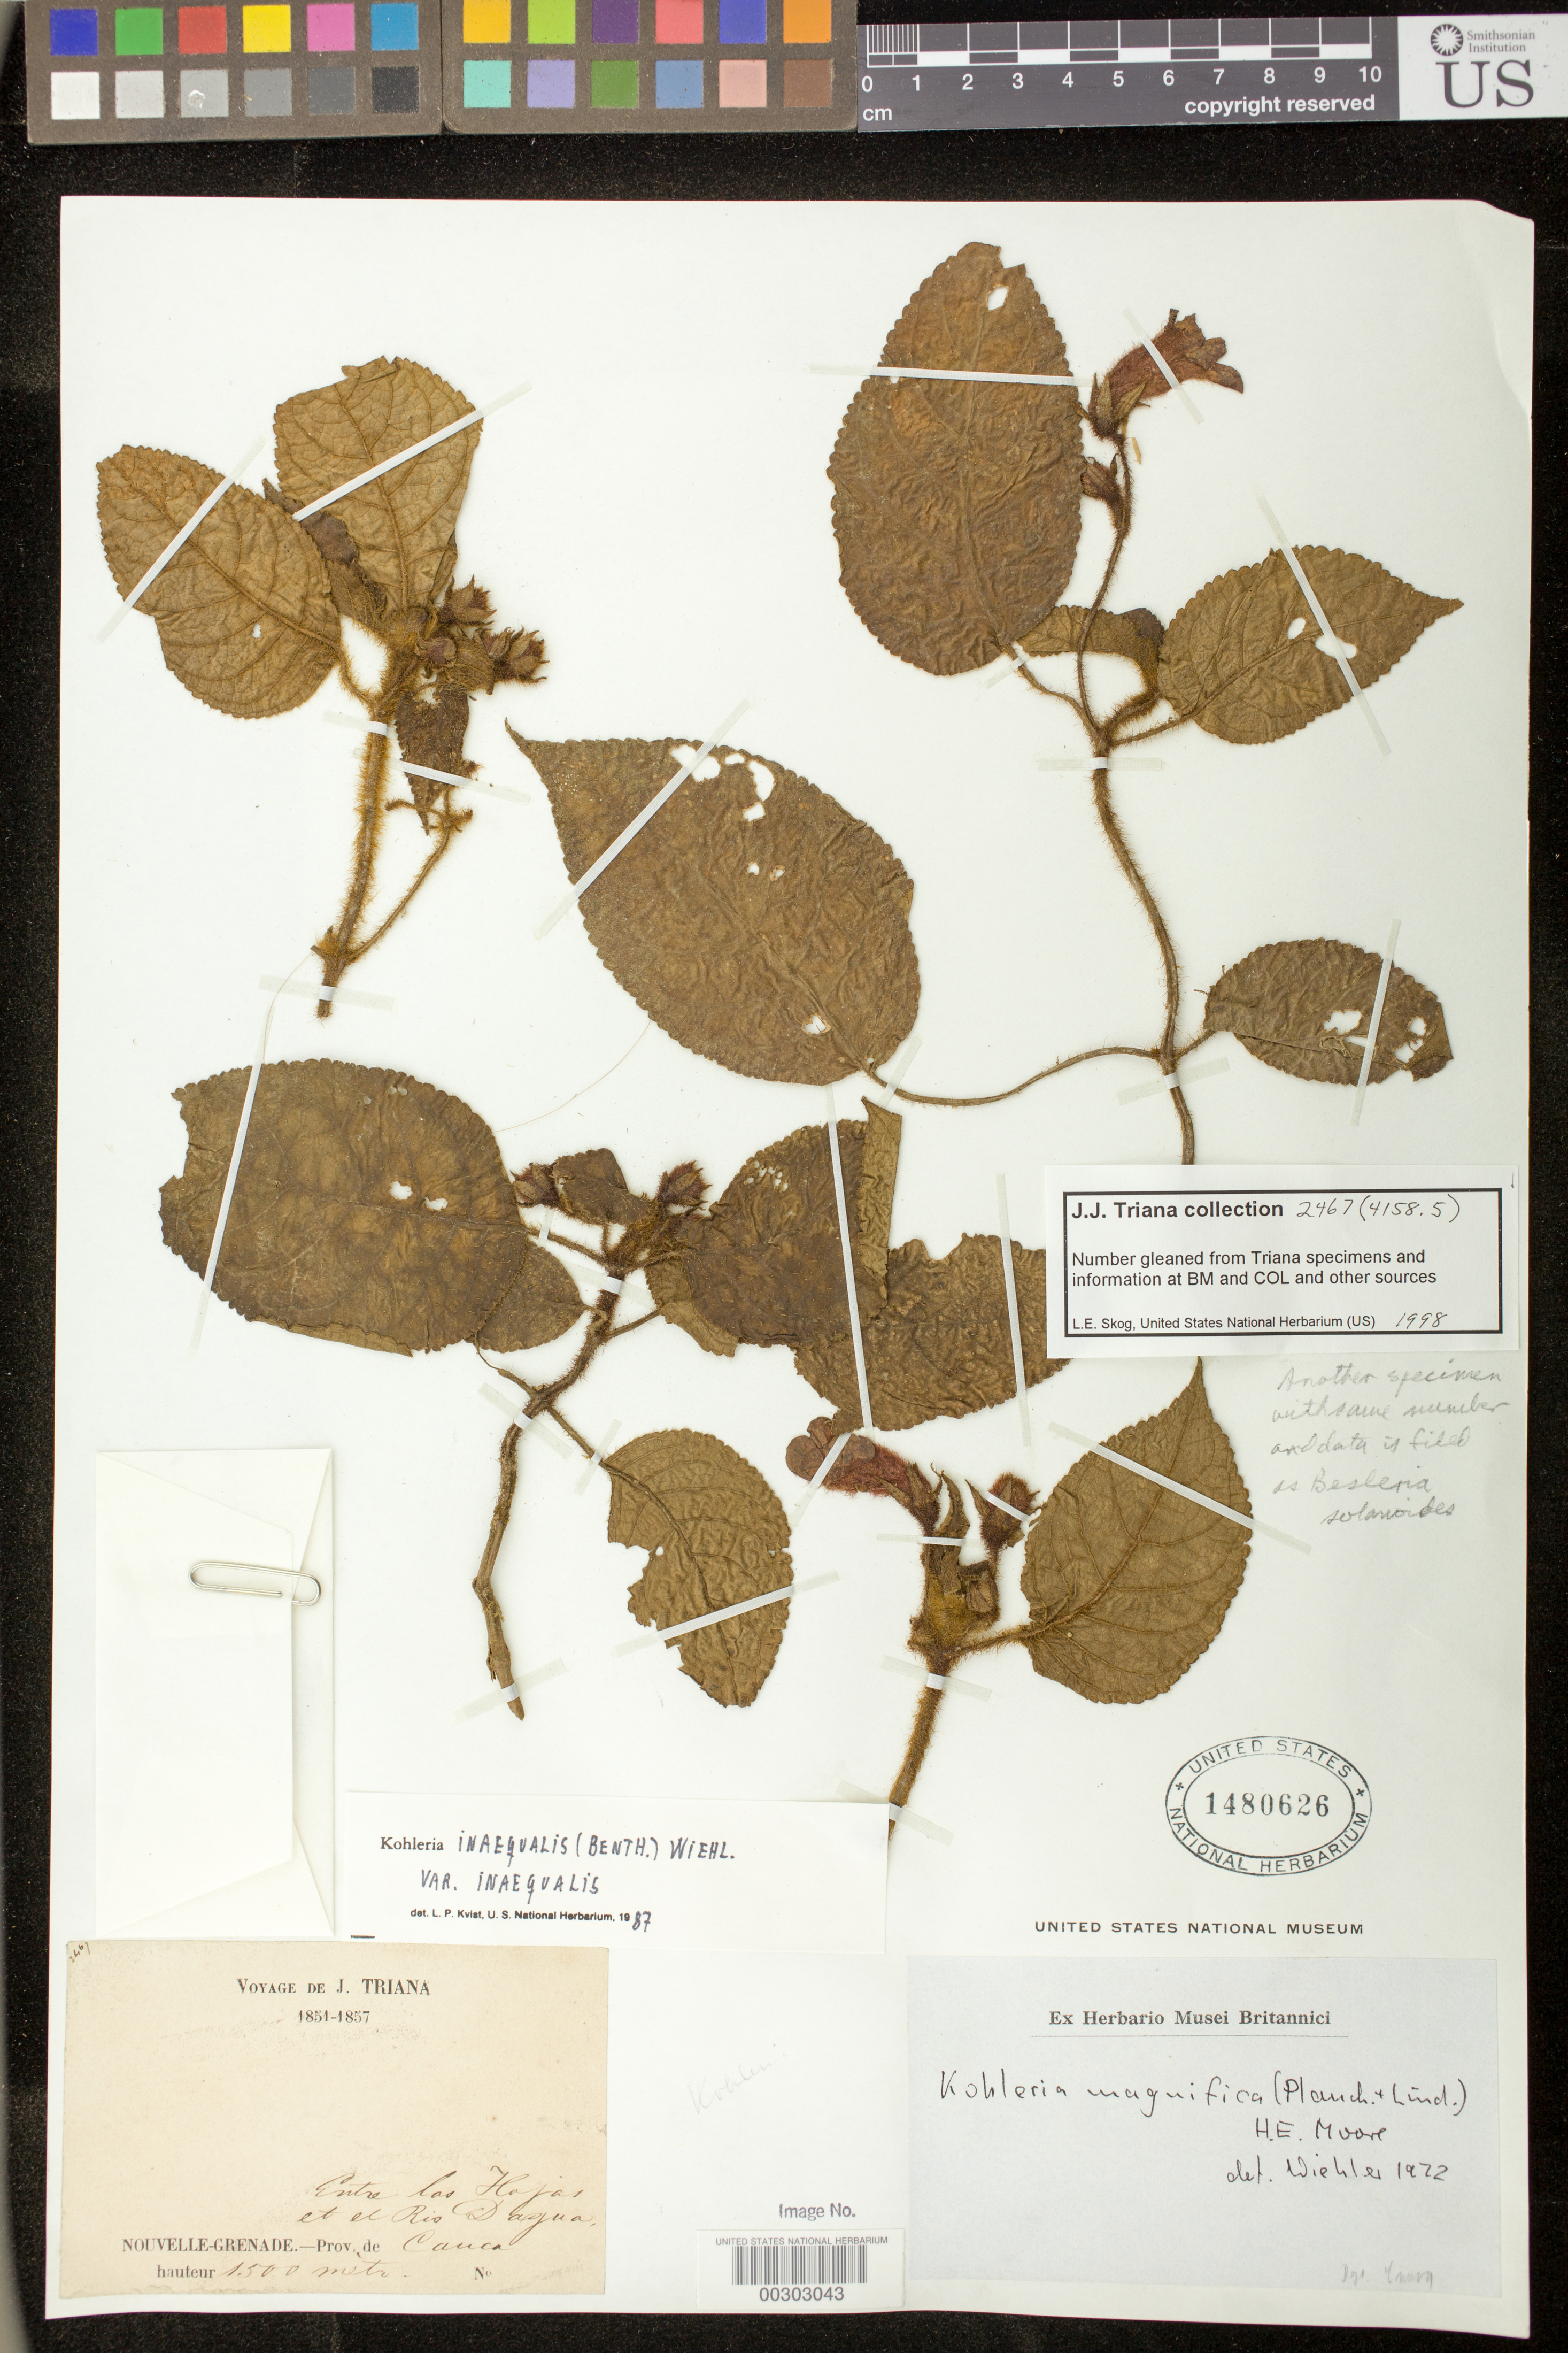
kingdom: Plantae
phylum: Tracheophyta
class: Magnoliopsida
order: Lamiales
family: Gesneriaceae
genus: Kohleria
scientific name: Kohleria inaequalis var. inaequalis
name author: (Benth.) Wiehler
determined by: Skog, Laurence E.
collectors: J. J. Triana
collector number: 2467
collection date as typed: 1851-57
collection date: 1851/1857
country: Colombia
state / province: Valle del Cauca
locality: Nouvelle-Grenade, Prov. de Cauca, entre las Hojas et el Rio Dagua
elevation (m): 1500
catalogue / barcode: US 1480626